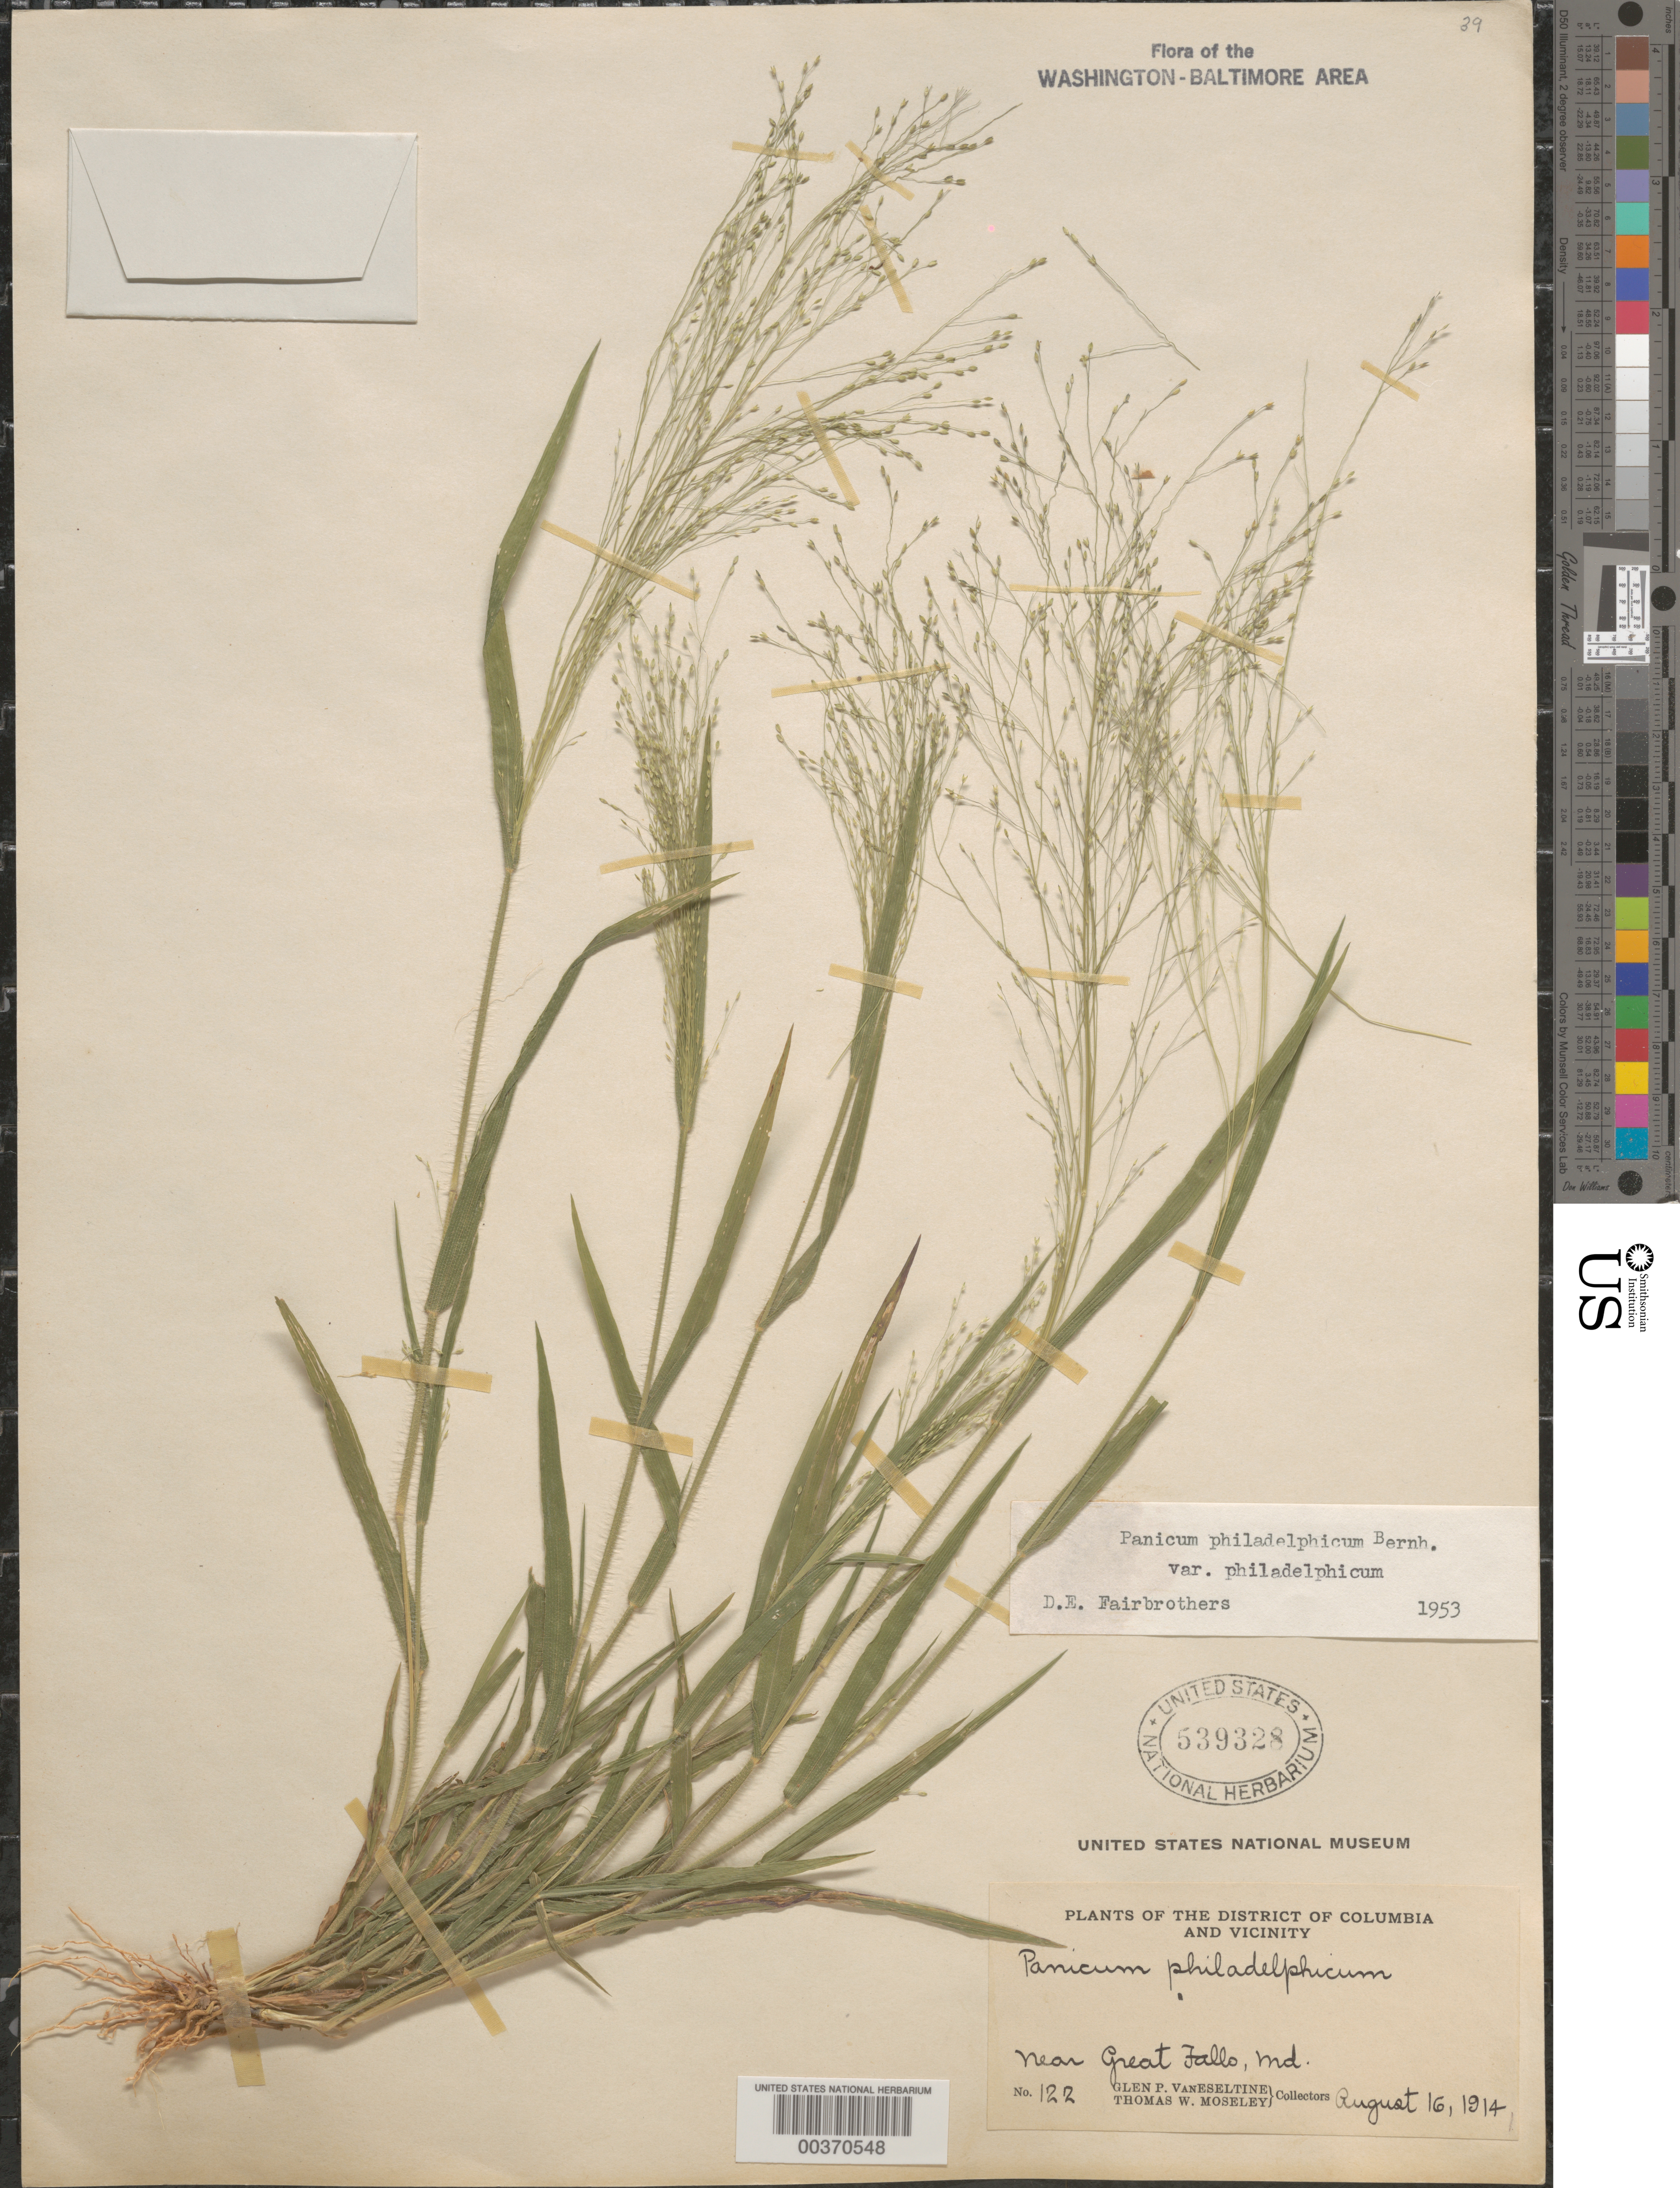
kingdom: Plantae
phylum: Tracheophyta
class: Liliopsida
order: Poales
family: Poaceae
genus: Panicum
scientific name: Panicum philadelphicum var. philadelphicum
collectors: G. P. Van Eseltine & T. Moseley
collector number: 122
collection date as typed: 16 Aug 1914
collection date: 1914-08-16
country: United States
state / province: Virginia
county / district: Fairfax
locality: Great Falls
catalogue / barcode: US 539328